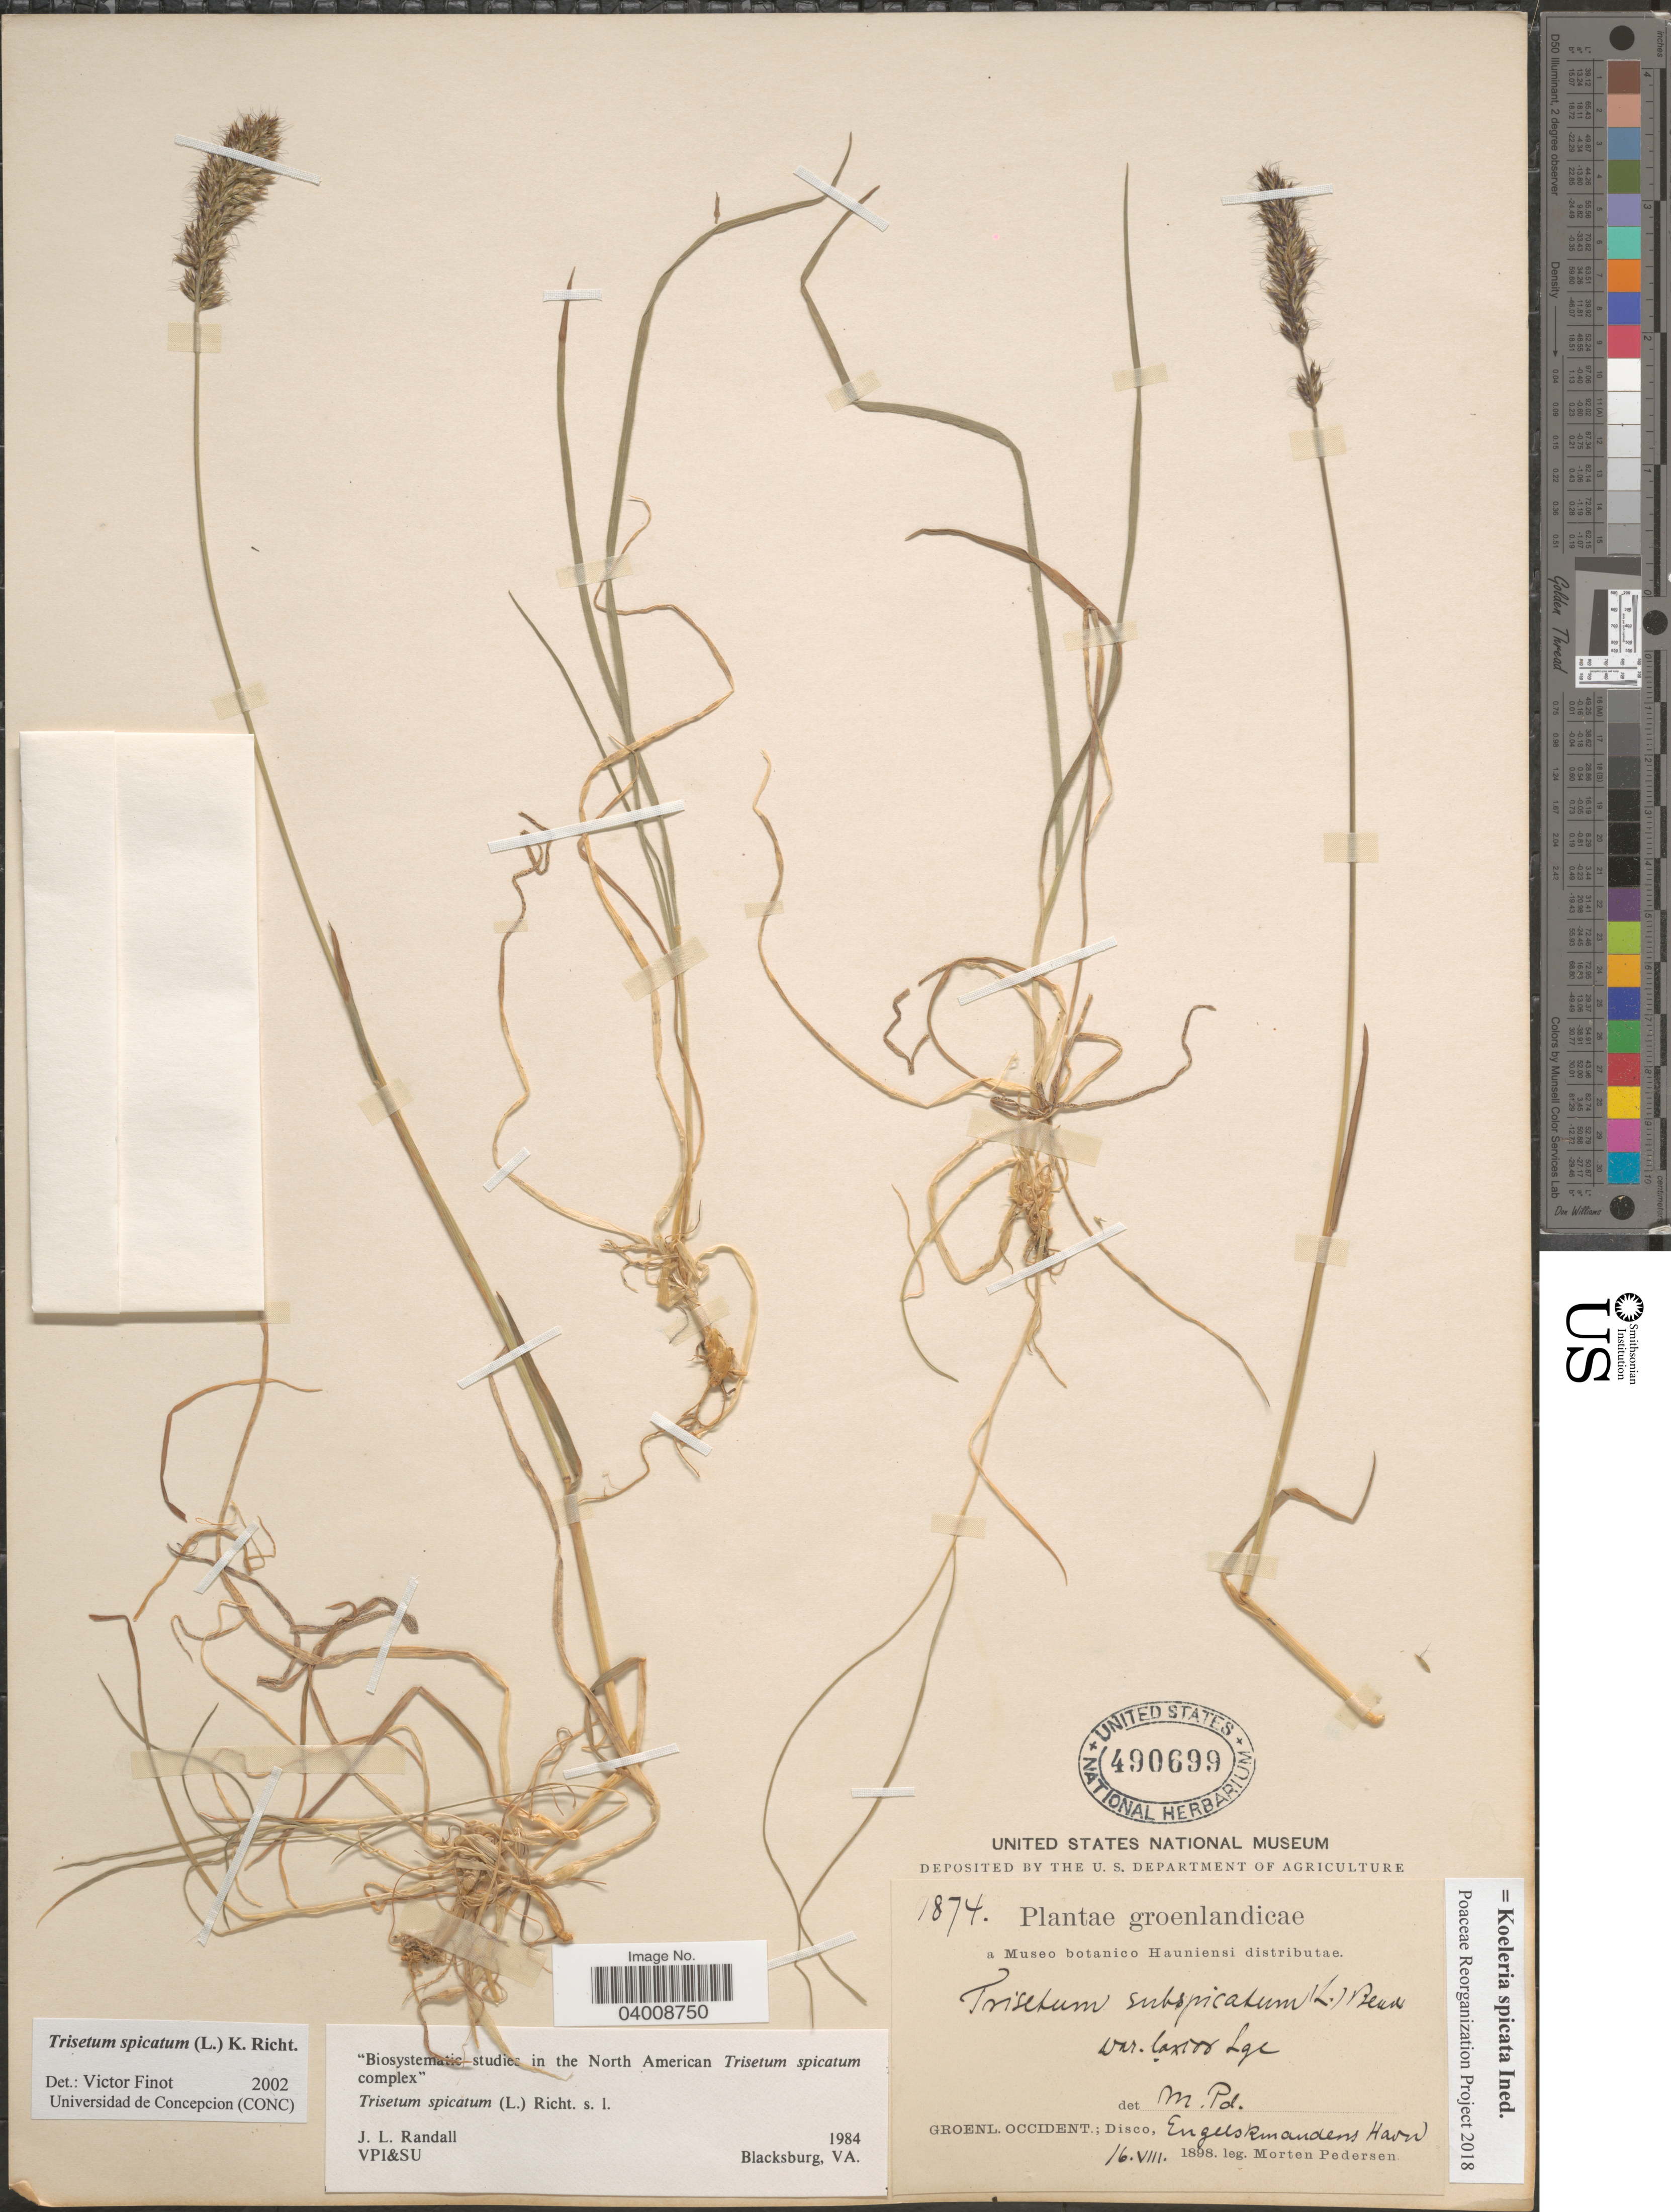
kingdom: Plantae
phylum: Tracheophyta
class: Liliopsida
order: Poales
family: Poaceae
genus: Koeleria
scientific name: Koeleria spicata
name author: (L.) Barberá et al.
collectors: M. Pedersen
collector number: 1874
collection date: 1898-08-16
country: Greenland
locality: Groenlandicae. Groenl. Occident.; Disco, Engelskmandens Havn.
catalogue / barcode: US 490699